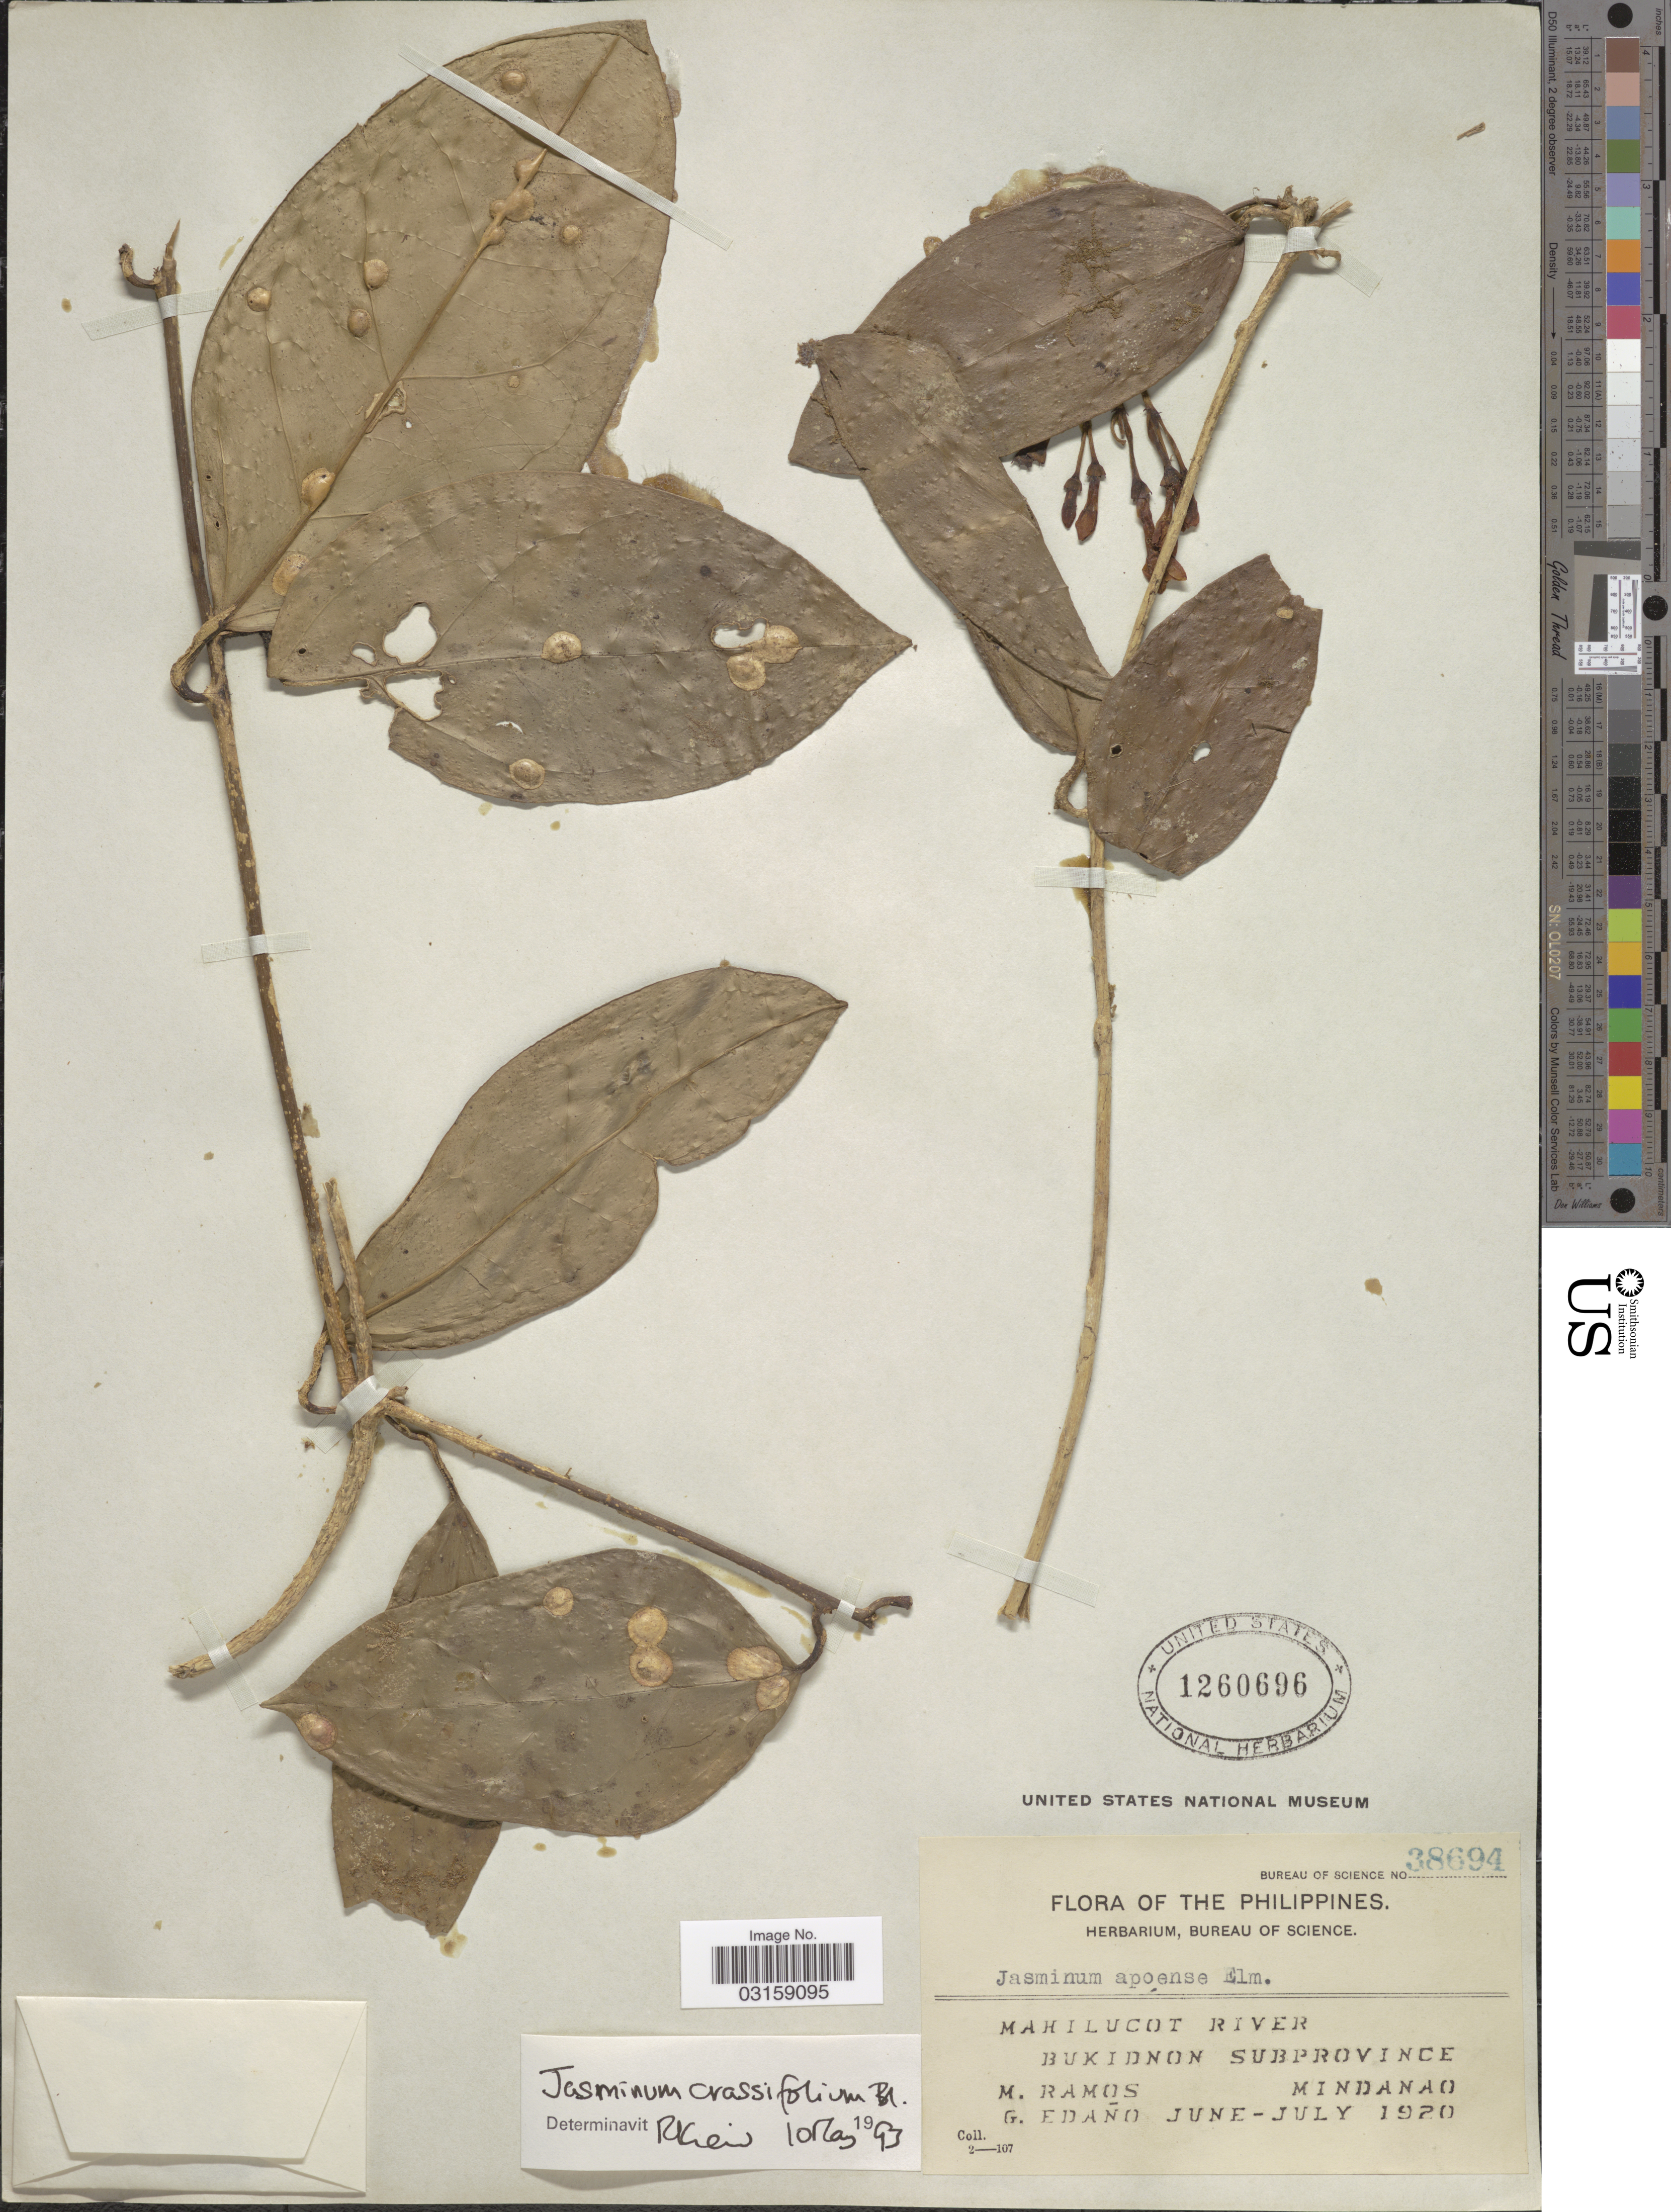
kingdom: Plantae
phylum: Tracheophyta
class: Magnoliopsida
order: Lamiales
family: Oleaceae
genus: Jasminum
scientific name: Jasminum crassifolium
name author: Blume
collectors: M. Ramos & G. Edaño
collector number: Bureau of Science 38694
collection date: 1920-06/1920-07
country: Philippines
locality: Mahilucot River. Bukidnon Subprovince. Mindanao.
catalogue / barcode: US 1260696